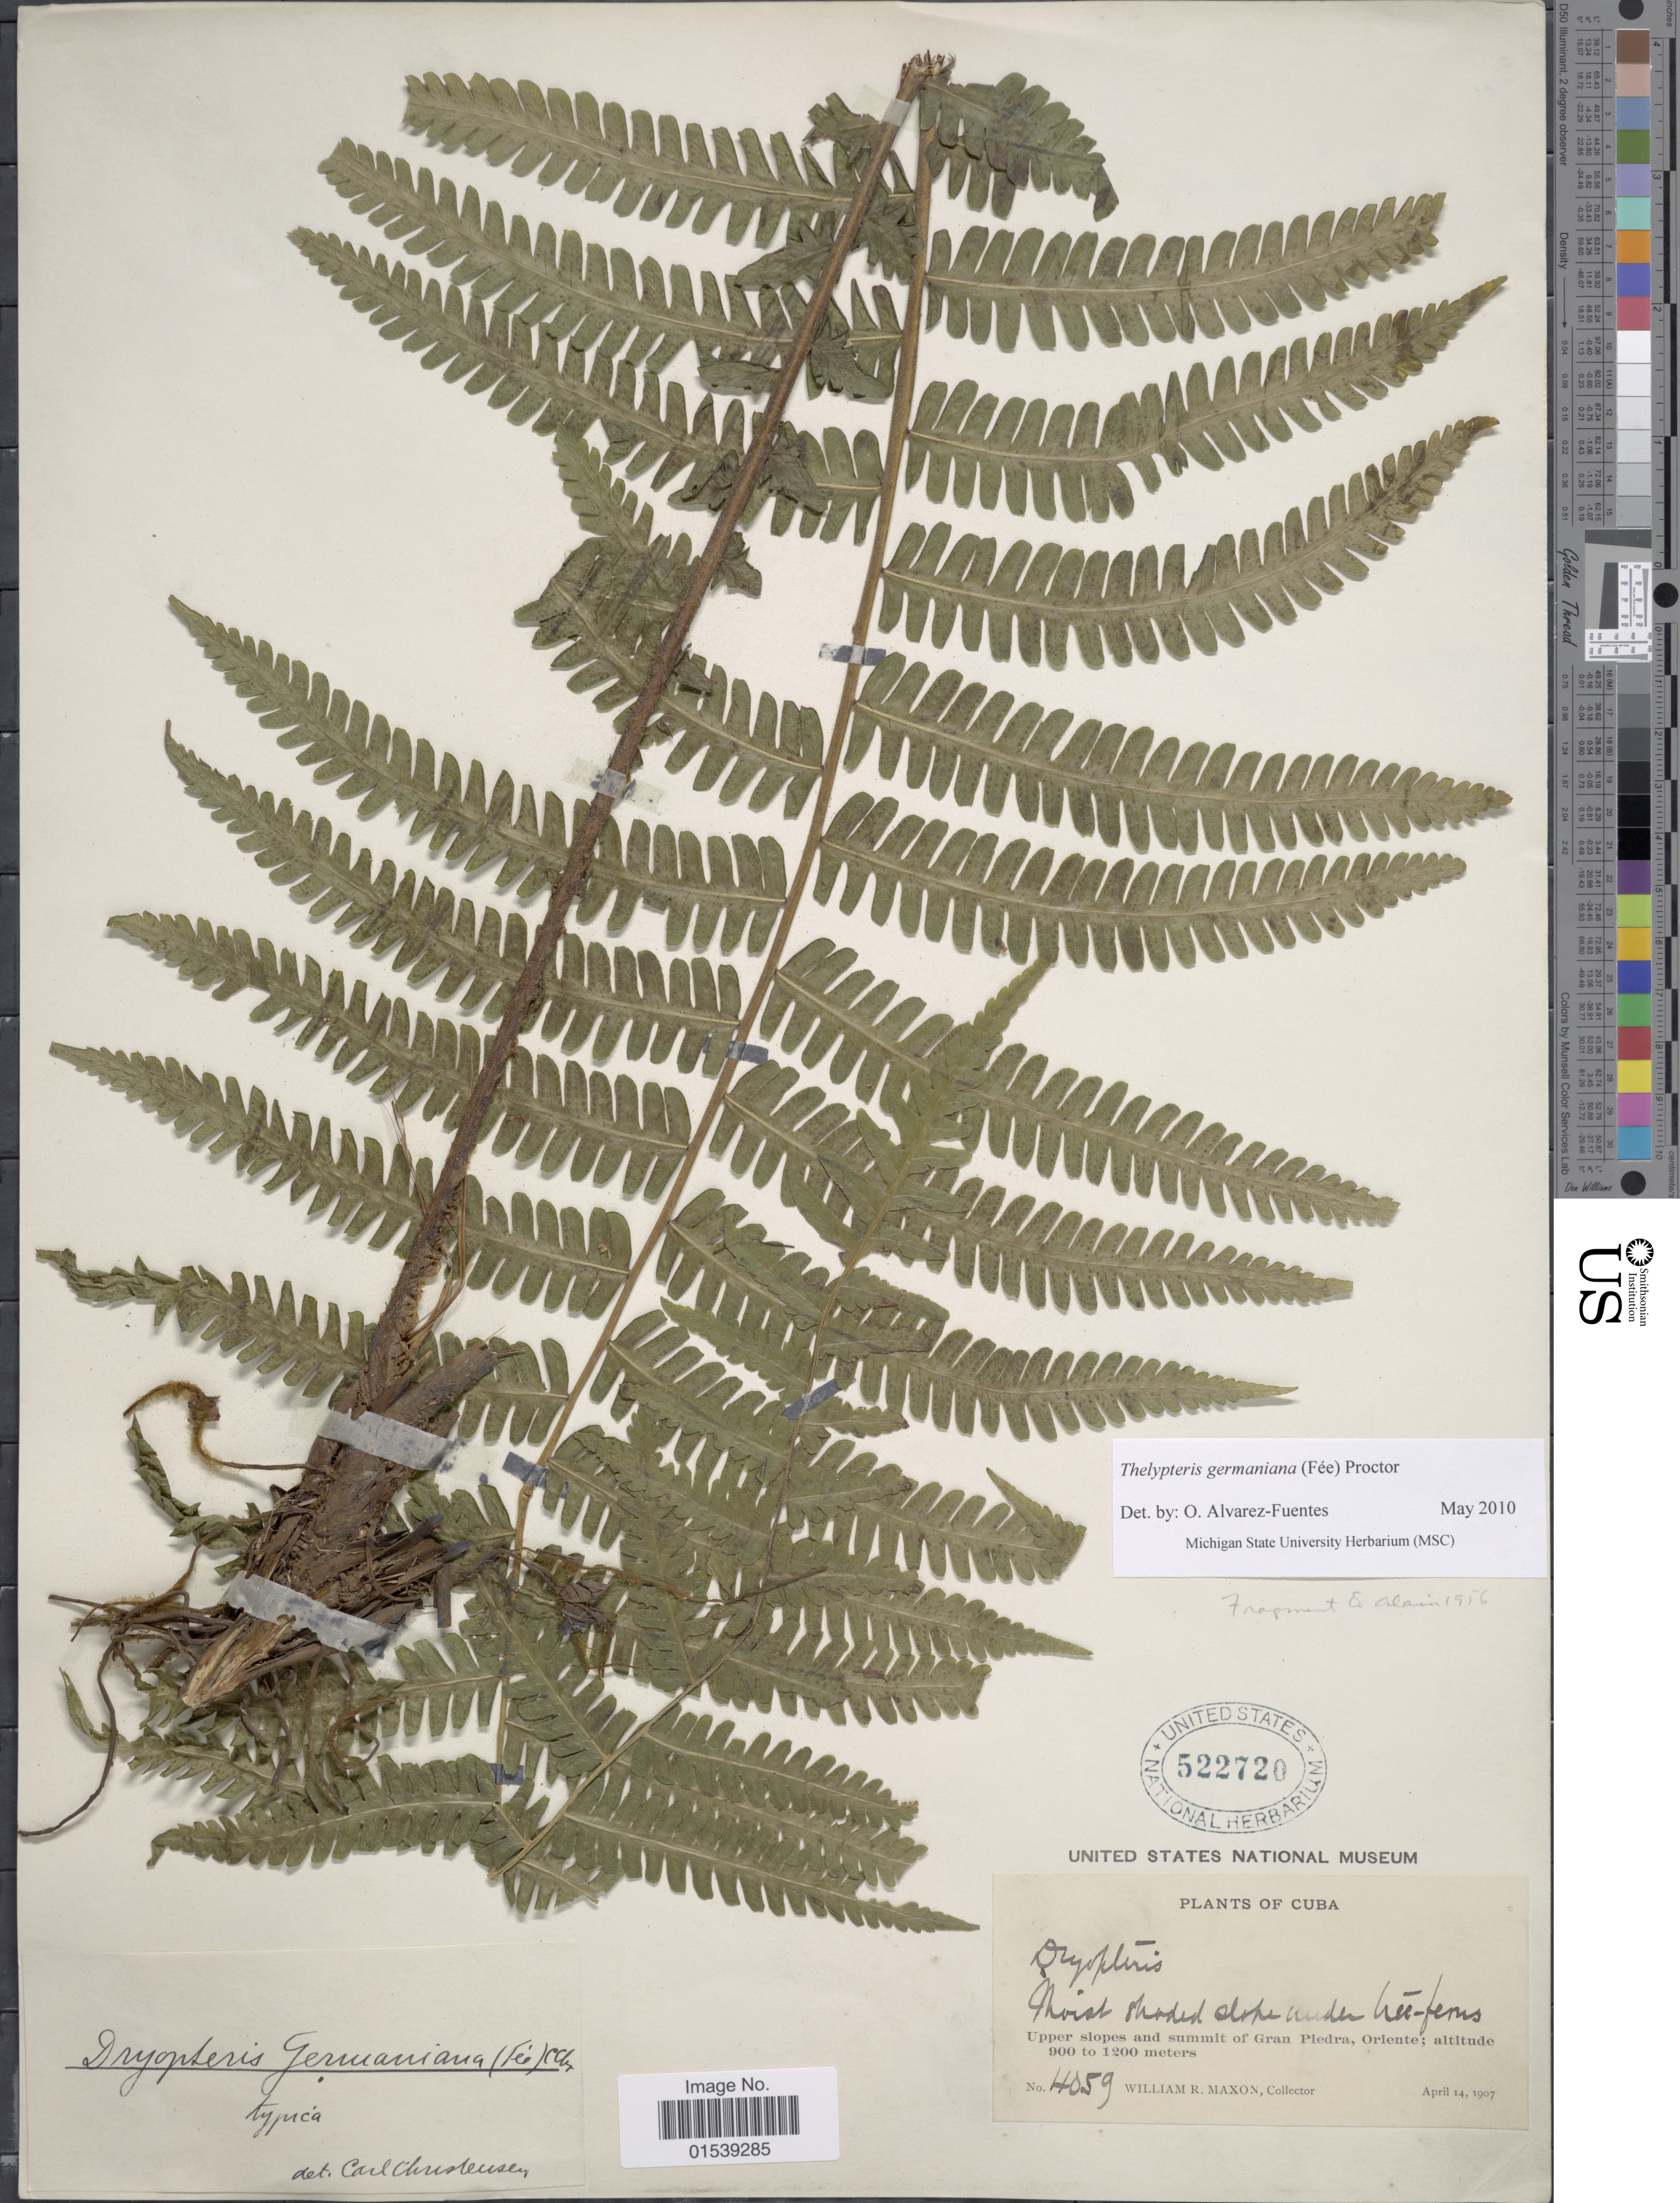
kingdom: Plantae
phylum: Tracheophyta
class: Polypodiopsida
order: Polypodiales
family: Thelypteridaceae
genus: Amauropelta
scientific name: Amauropelta germaniana (Fée) comb. nov., ined. 2015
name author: (Fée)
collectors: W. R. Maxon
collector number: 4059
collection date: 1907-04-14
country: Cuba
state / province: Oriente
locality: Upper slopes and summit of Gran Piedra, Oriente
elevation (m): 900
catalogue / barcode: US 522720